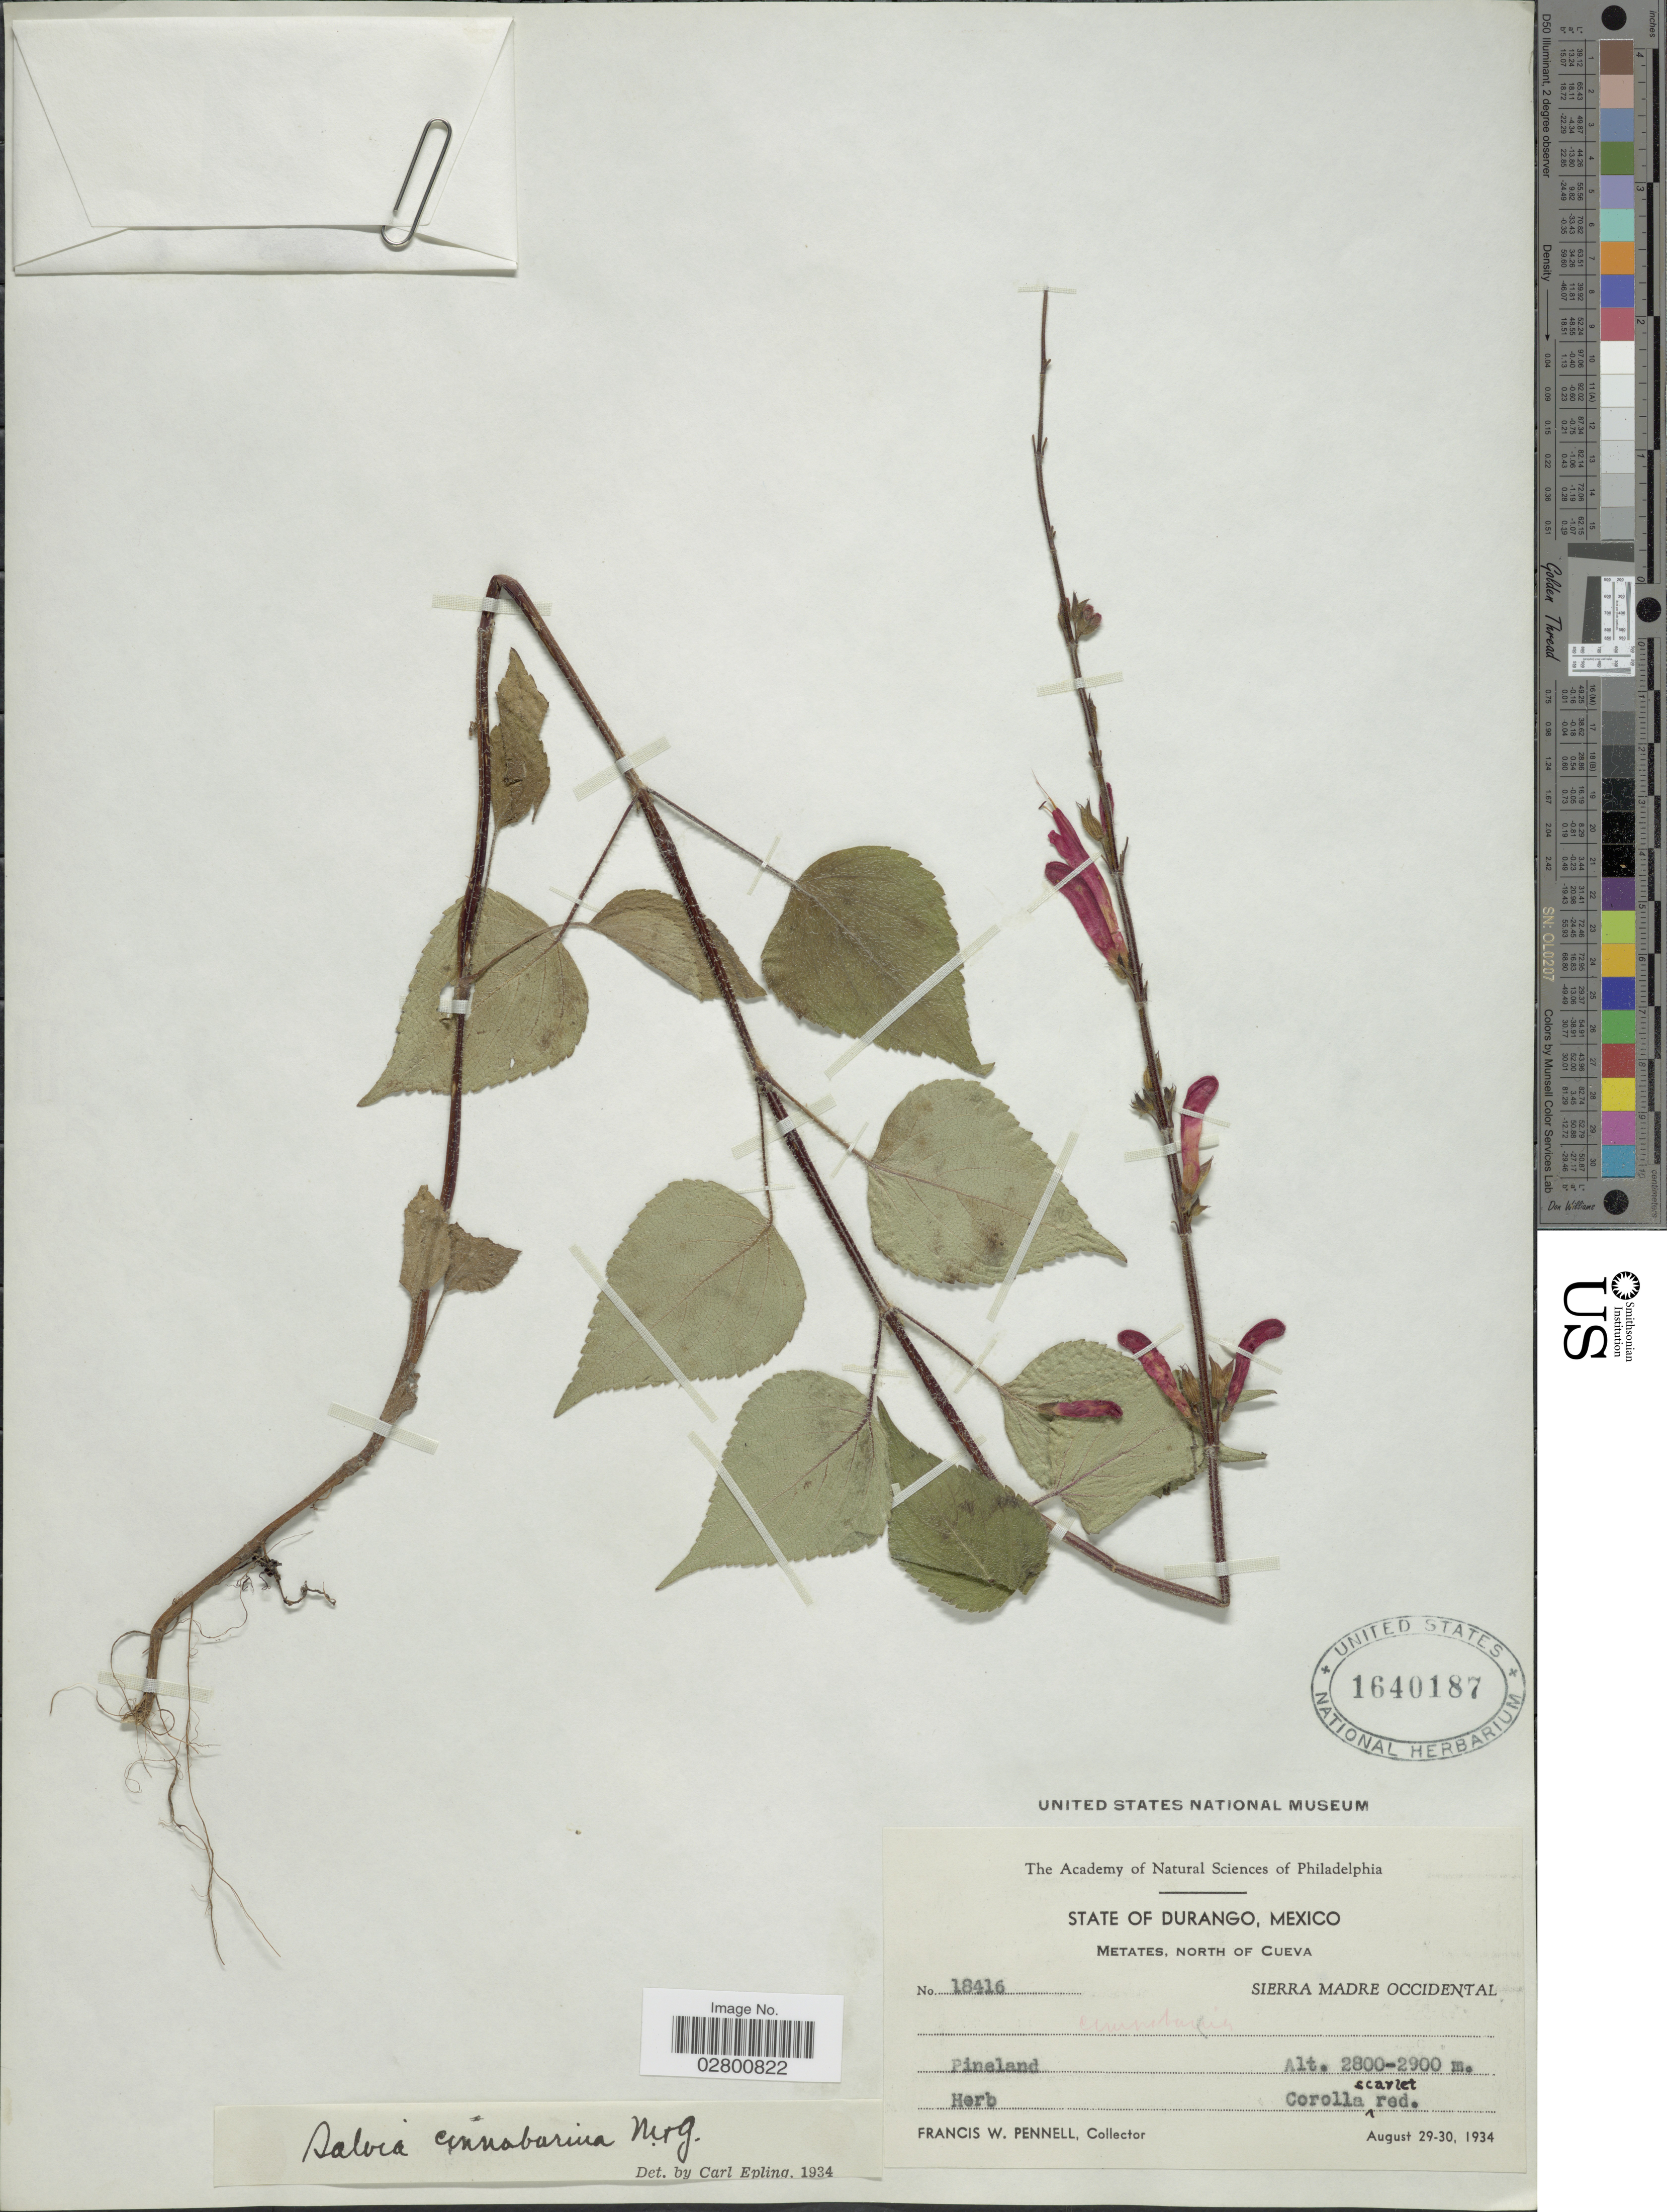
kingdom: Plantae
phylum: Tracheophyta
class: Magnoliopsida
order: Lamiales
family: Lamiaceae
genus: Salvia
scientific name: Salvia cinnabarina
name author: M. Martens & Galeotti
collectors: F. W. Pennell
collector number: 18416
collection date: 1934-08-29/1934-08-30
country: Mexico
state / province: Durango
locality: Metates, North of Cueva, Sierra Madre Occidental.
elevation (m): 2800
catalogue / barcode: US 1640187